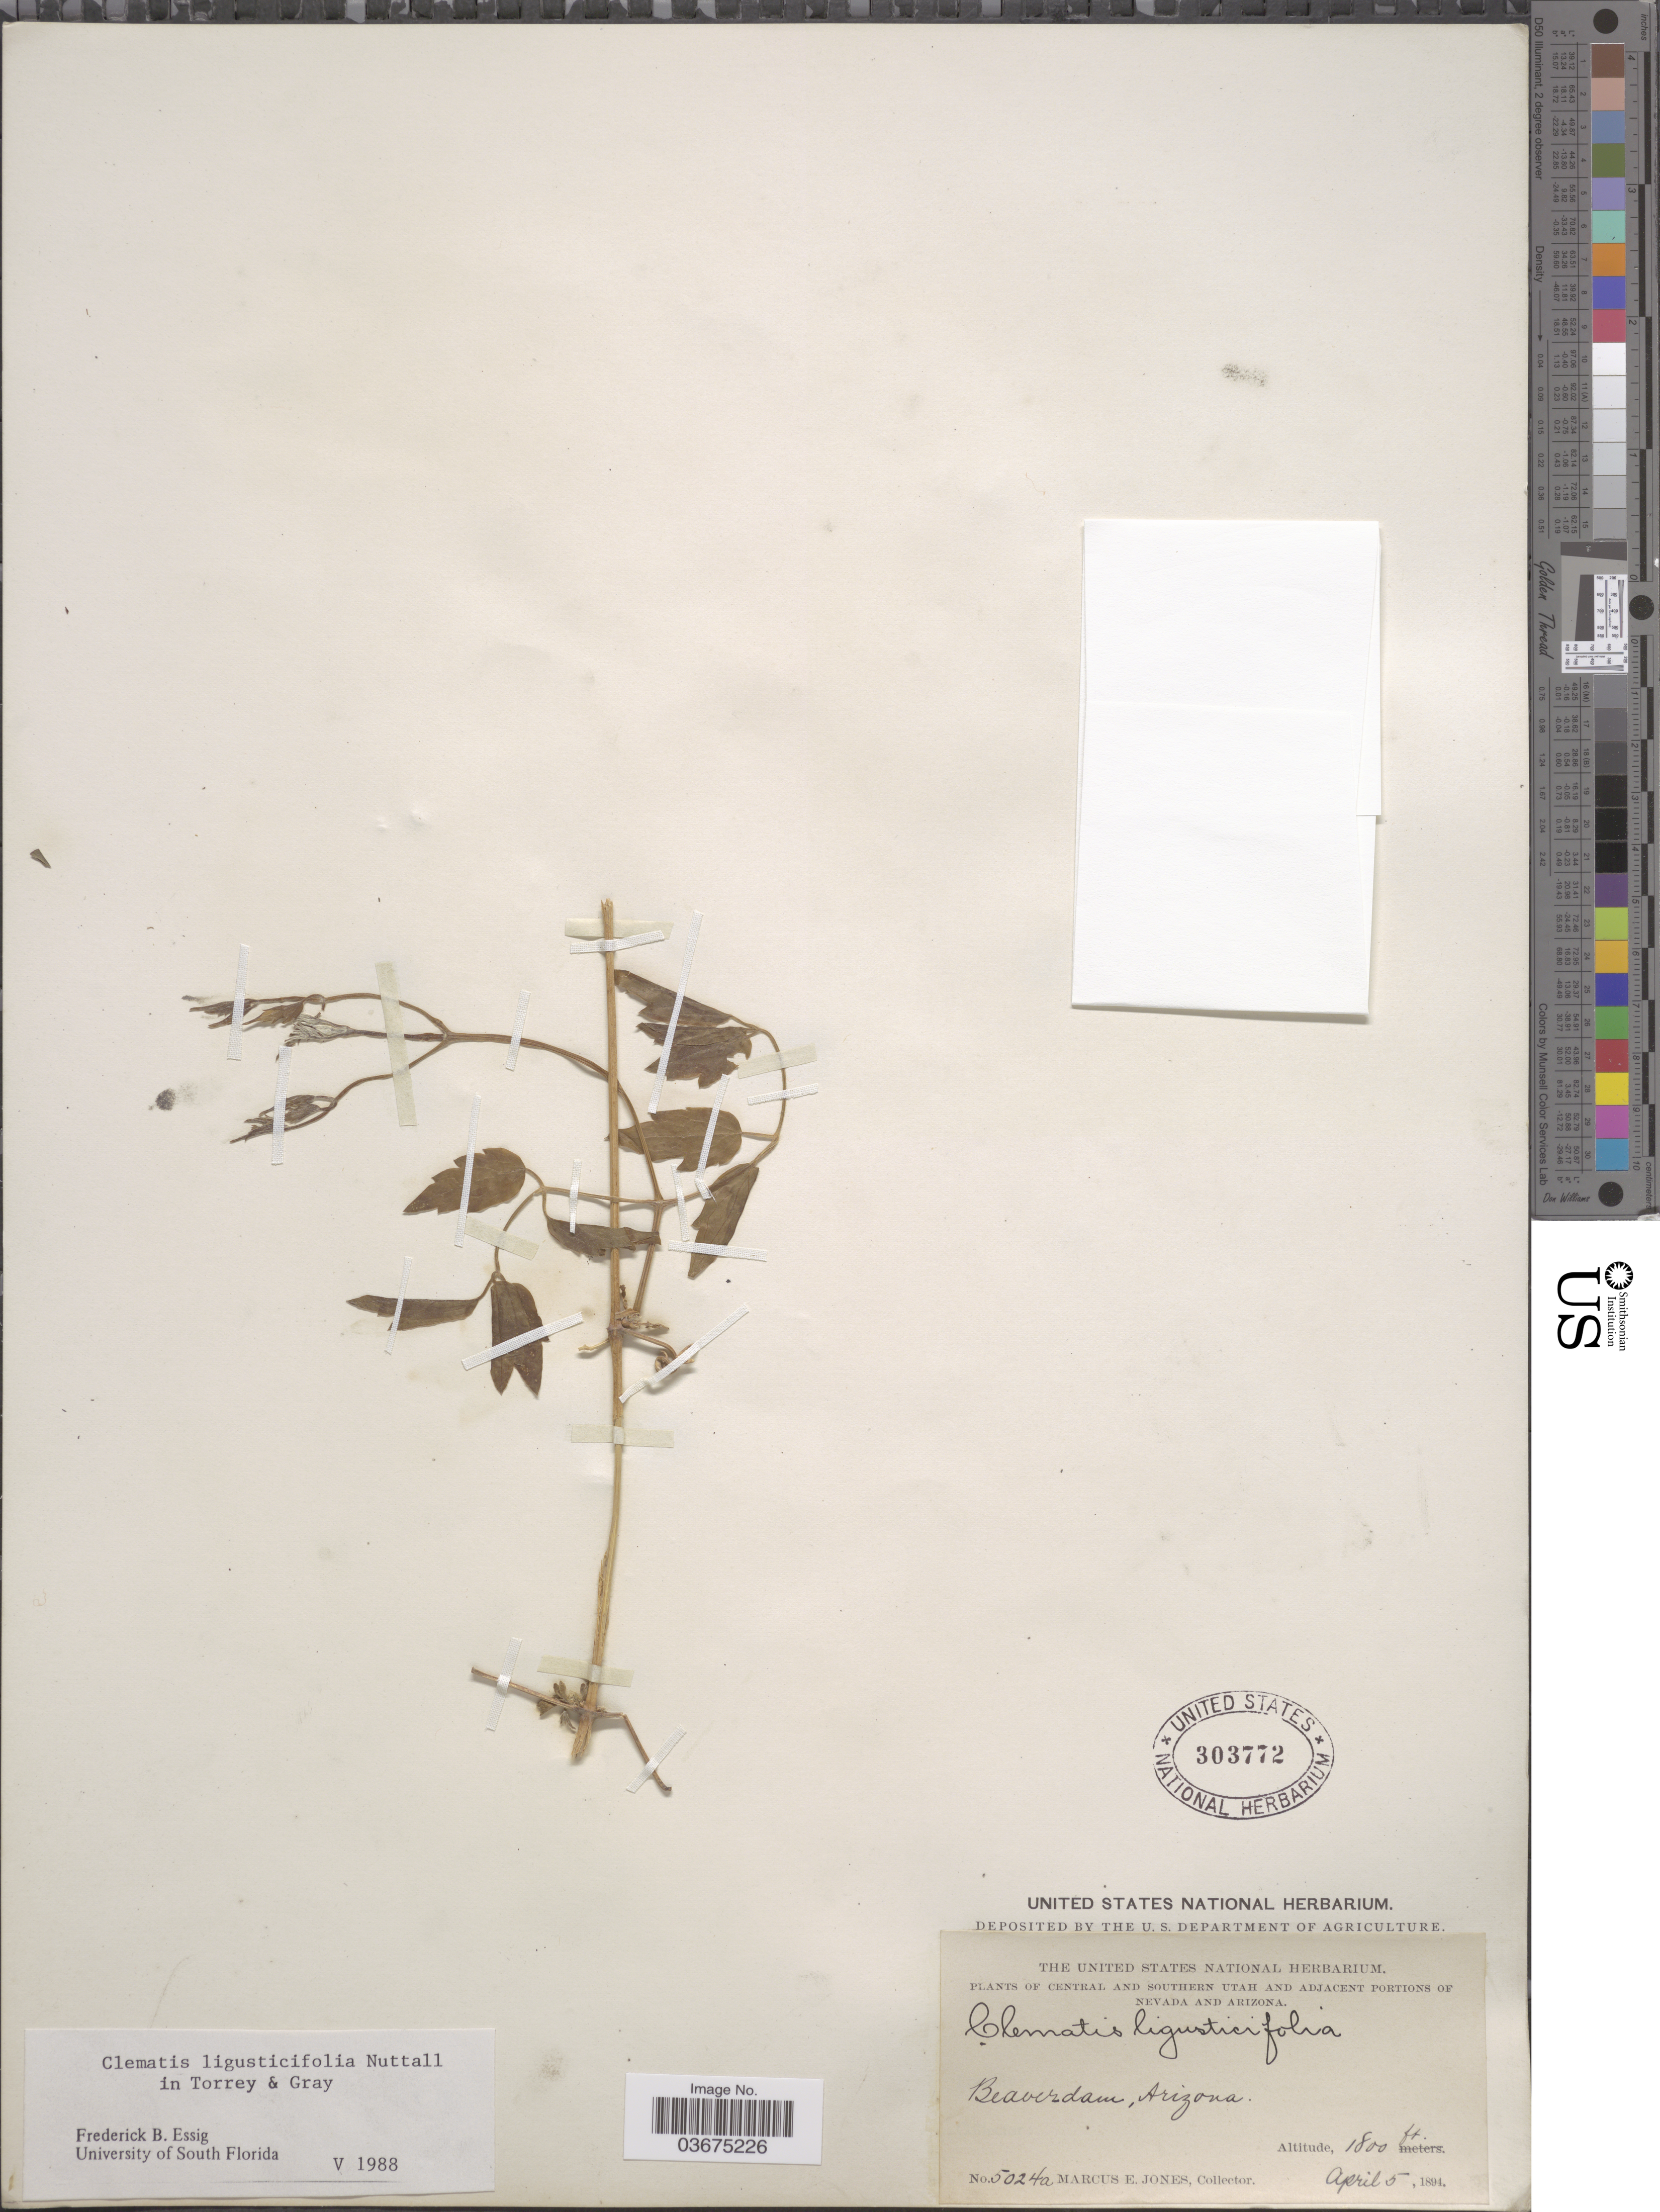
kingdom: Plantae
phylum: Tracheophyta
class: Magnoliopsida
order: Ranunculales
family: Ranunculaceae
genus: Clematis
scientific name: Clematis ligusticifolia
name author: Nutt.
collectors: M. E. Jones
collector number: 5024a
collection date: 1894-04-05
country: United States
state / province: Arizona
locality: Beaverdam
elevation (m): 549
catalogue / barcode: US 303772